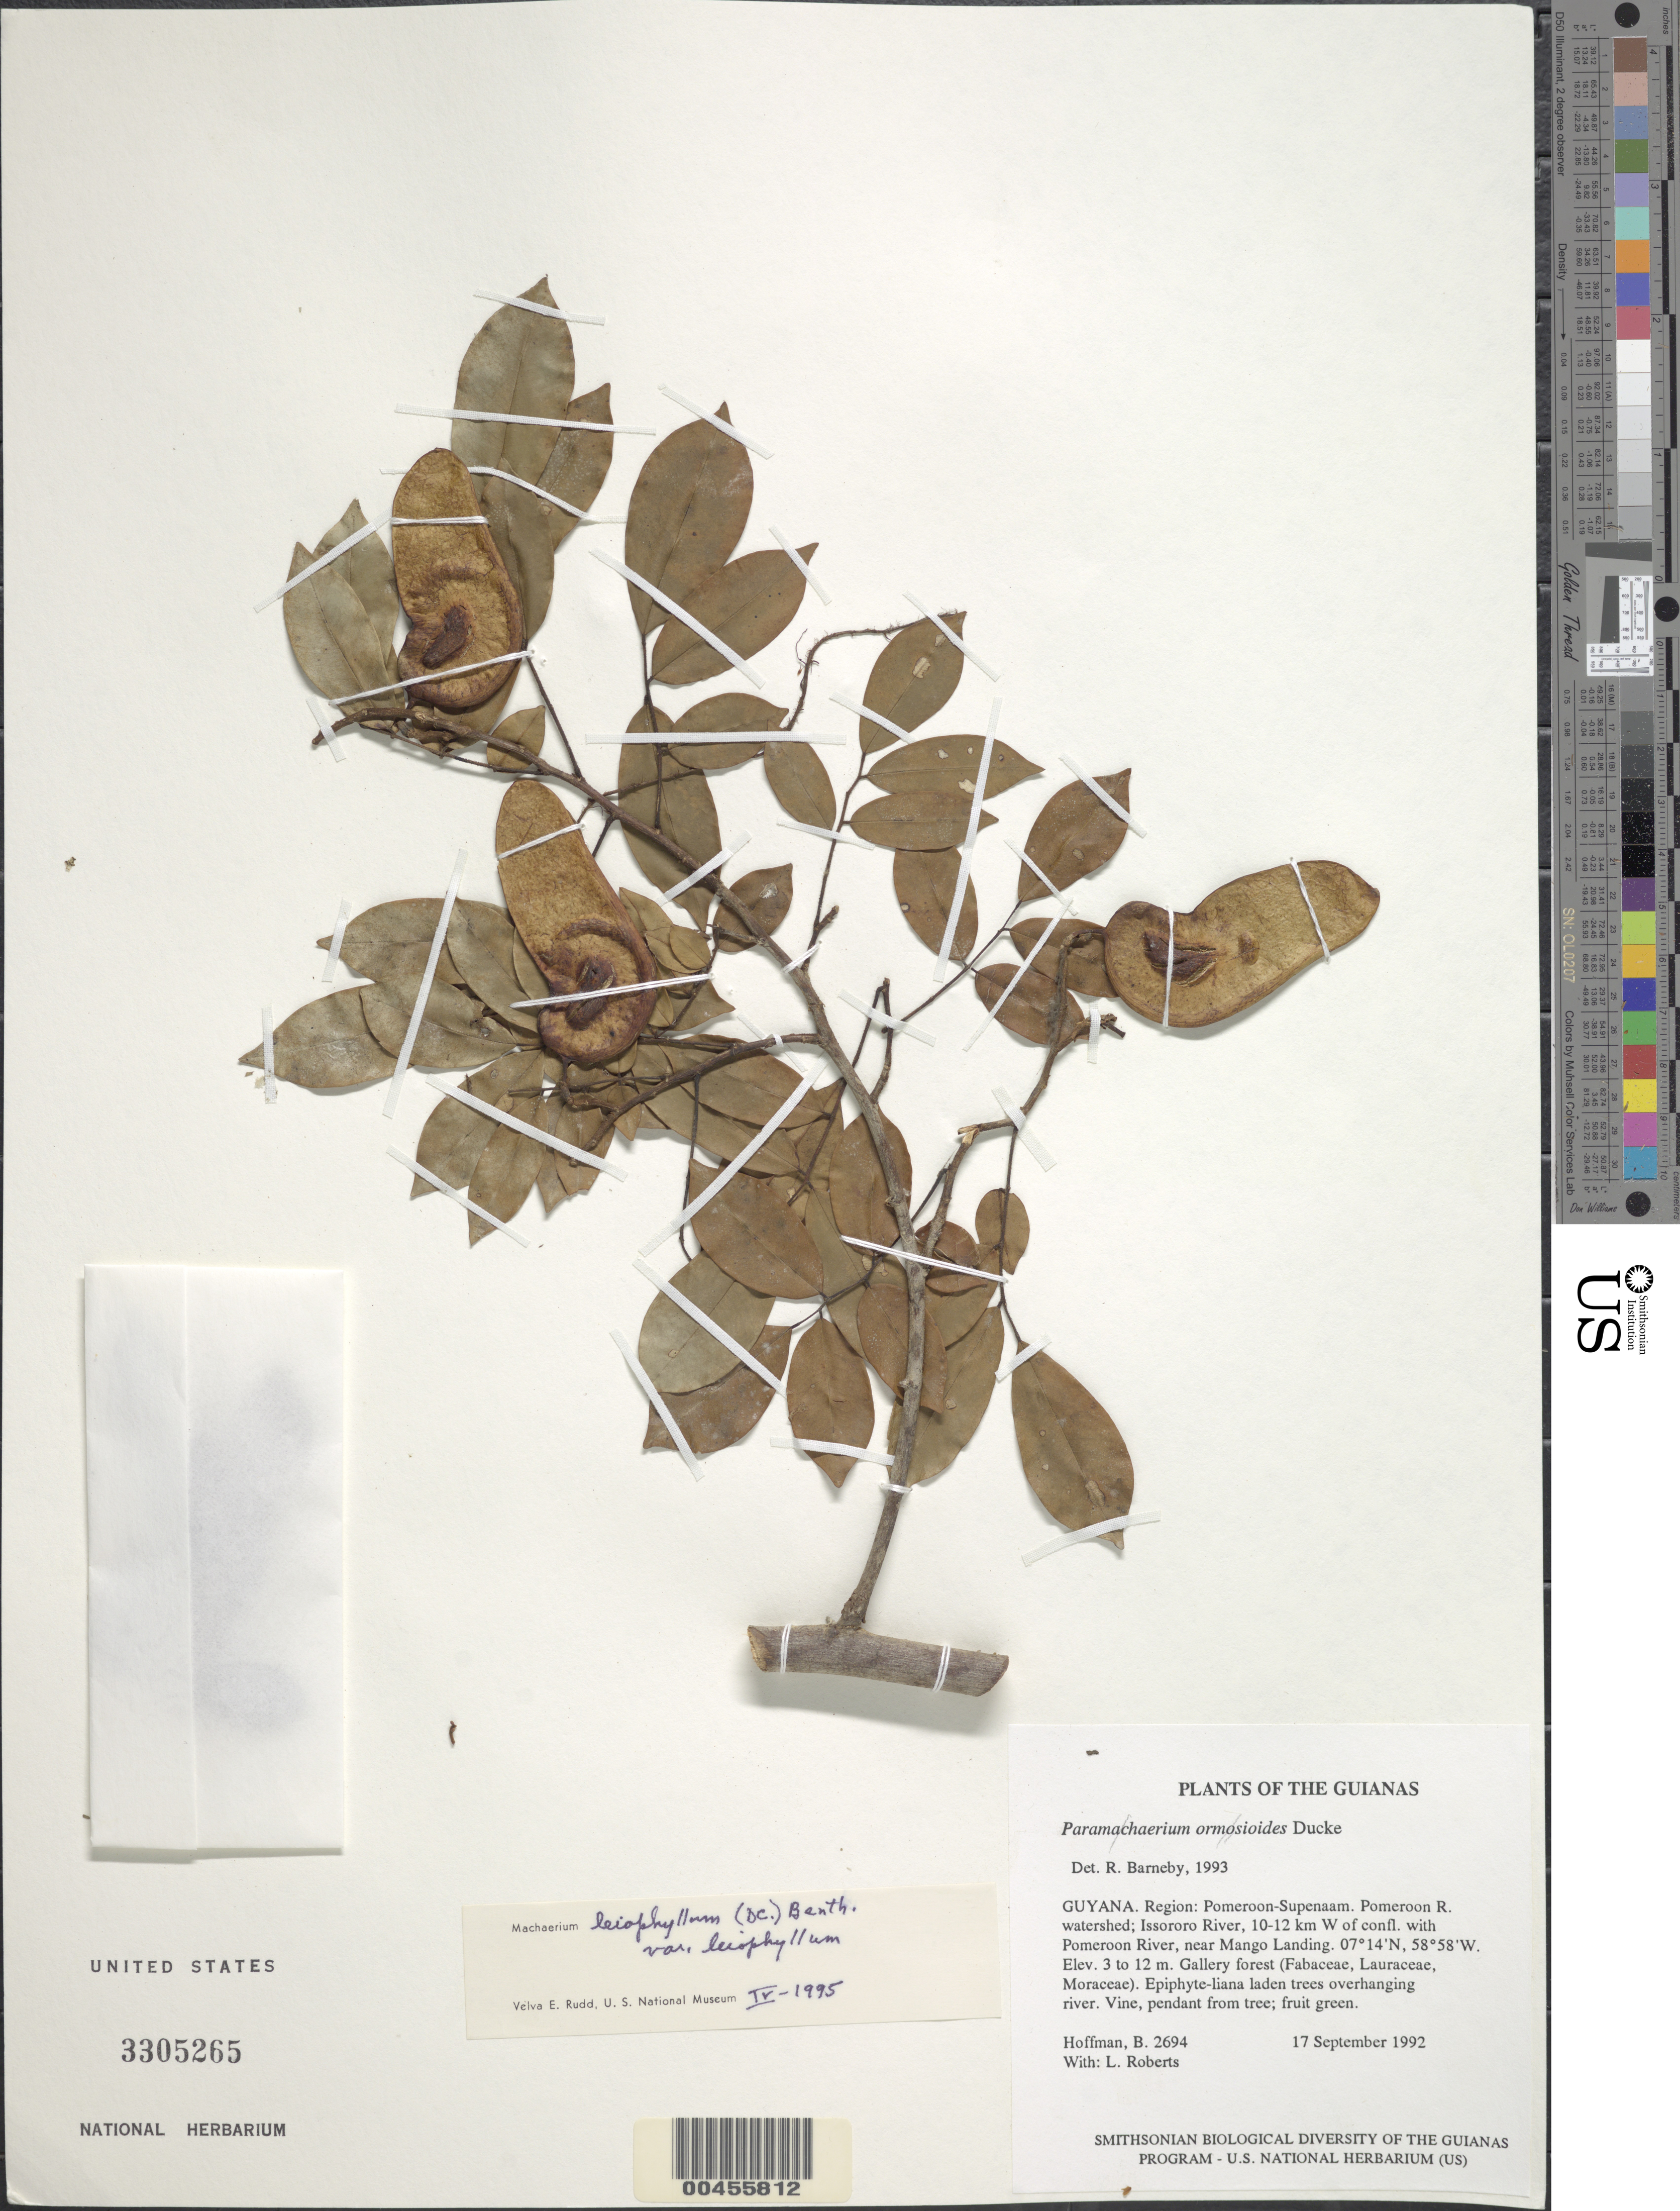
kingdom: Plantae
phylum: Tracheophyta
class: Magnoliopsida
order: Fabales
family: Fabaceae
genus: Machaerium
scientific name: Machaerium leiophyllum var. leiophyllum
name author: (DC.) Benth.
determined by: Rudd, V. E.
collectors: B. Hoffman & L. Roberts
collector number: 2694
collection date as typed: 17 September 1992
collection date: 1992-09-17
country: Guyana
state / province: Pomeroon-Supenaam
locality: Pomeroon River watershed; Issororo River, 10-12 km W of confluence w/ Pomeroon River, near Mango Landing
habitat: Gallery forest (Fabaceae, Lauraceae, Moraceae). Epiphyte-liana laden trees overhanging river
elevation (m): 3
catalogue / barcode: US 3305265